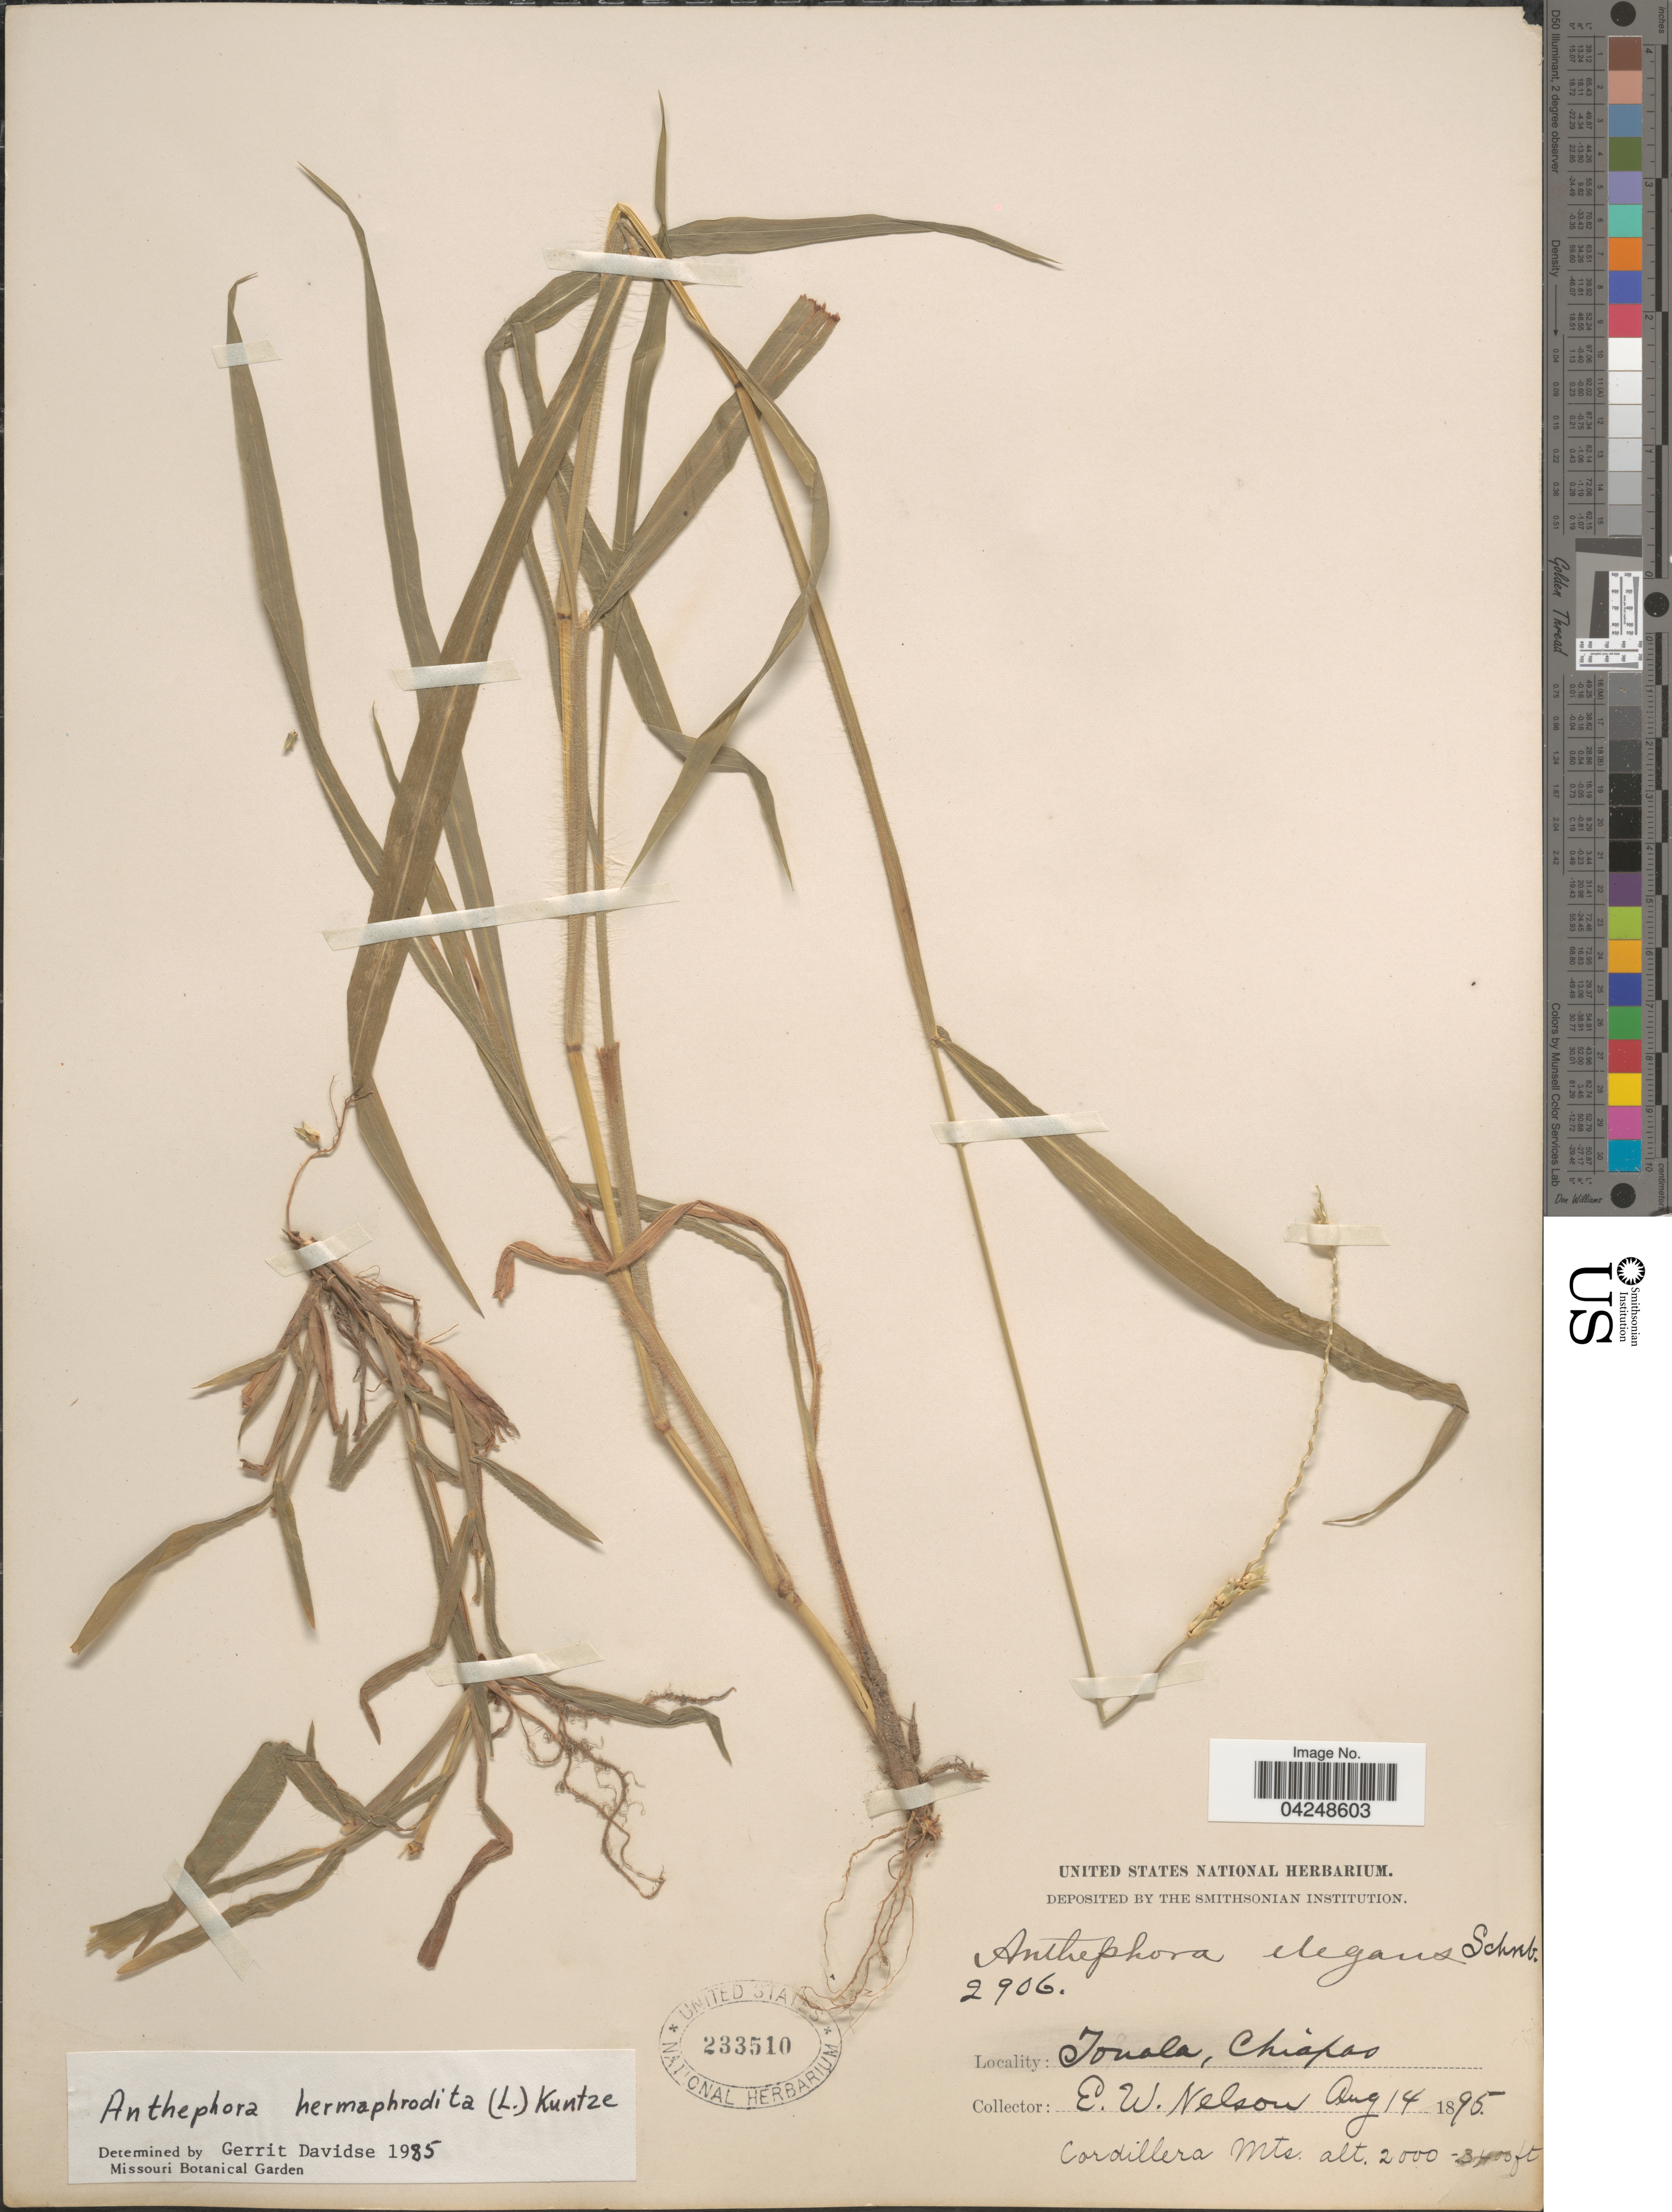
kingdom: Plantae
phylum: Tracheophyta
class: Liliopsida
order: Poales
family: Poaceae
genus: Anthephora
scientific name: Anthephora hermaphrodita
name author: (L.) Kuntze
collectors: E. W. Nelson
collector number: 2906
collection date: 1895-08-14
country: Mexico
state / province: Chiapas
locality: Touala. Cordillera Mts.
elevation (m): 610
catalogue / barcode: US 233510